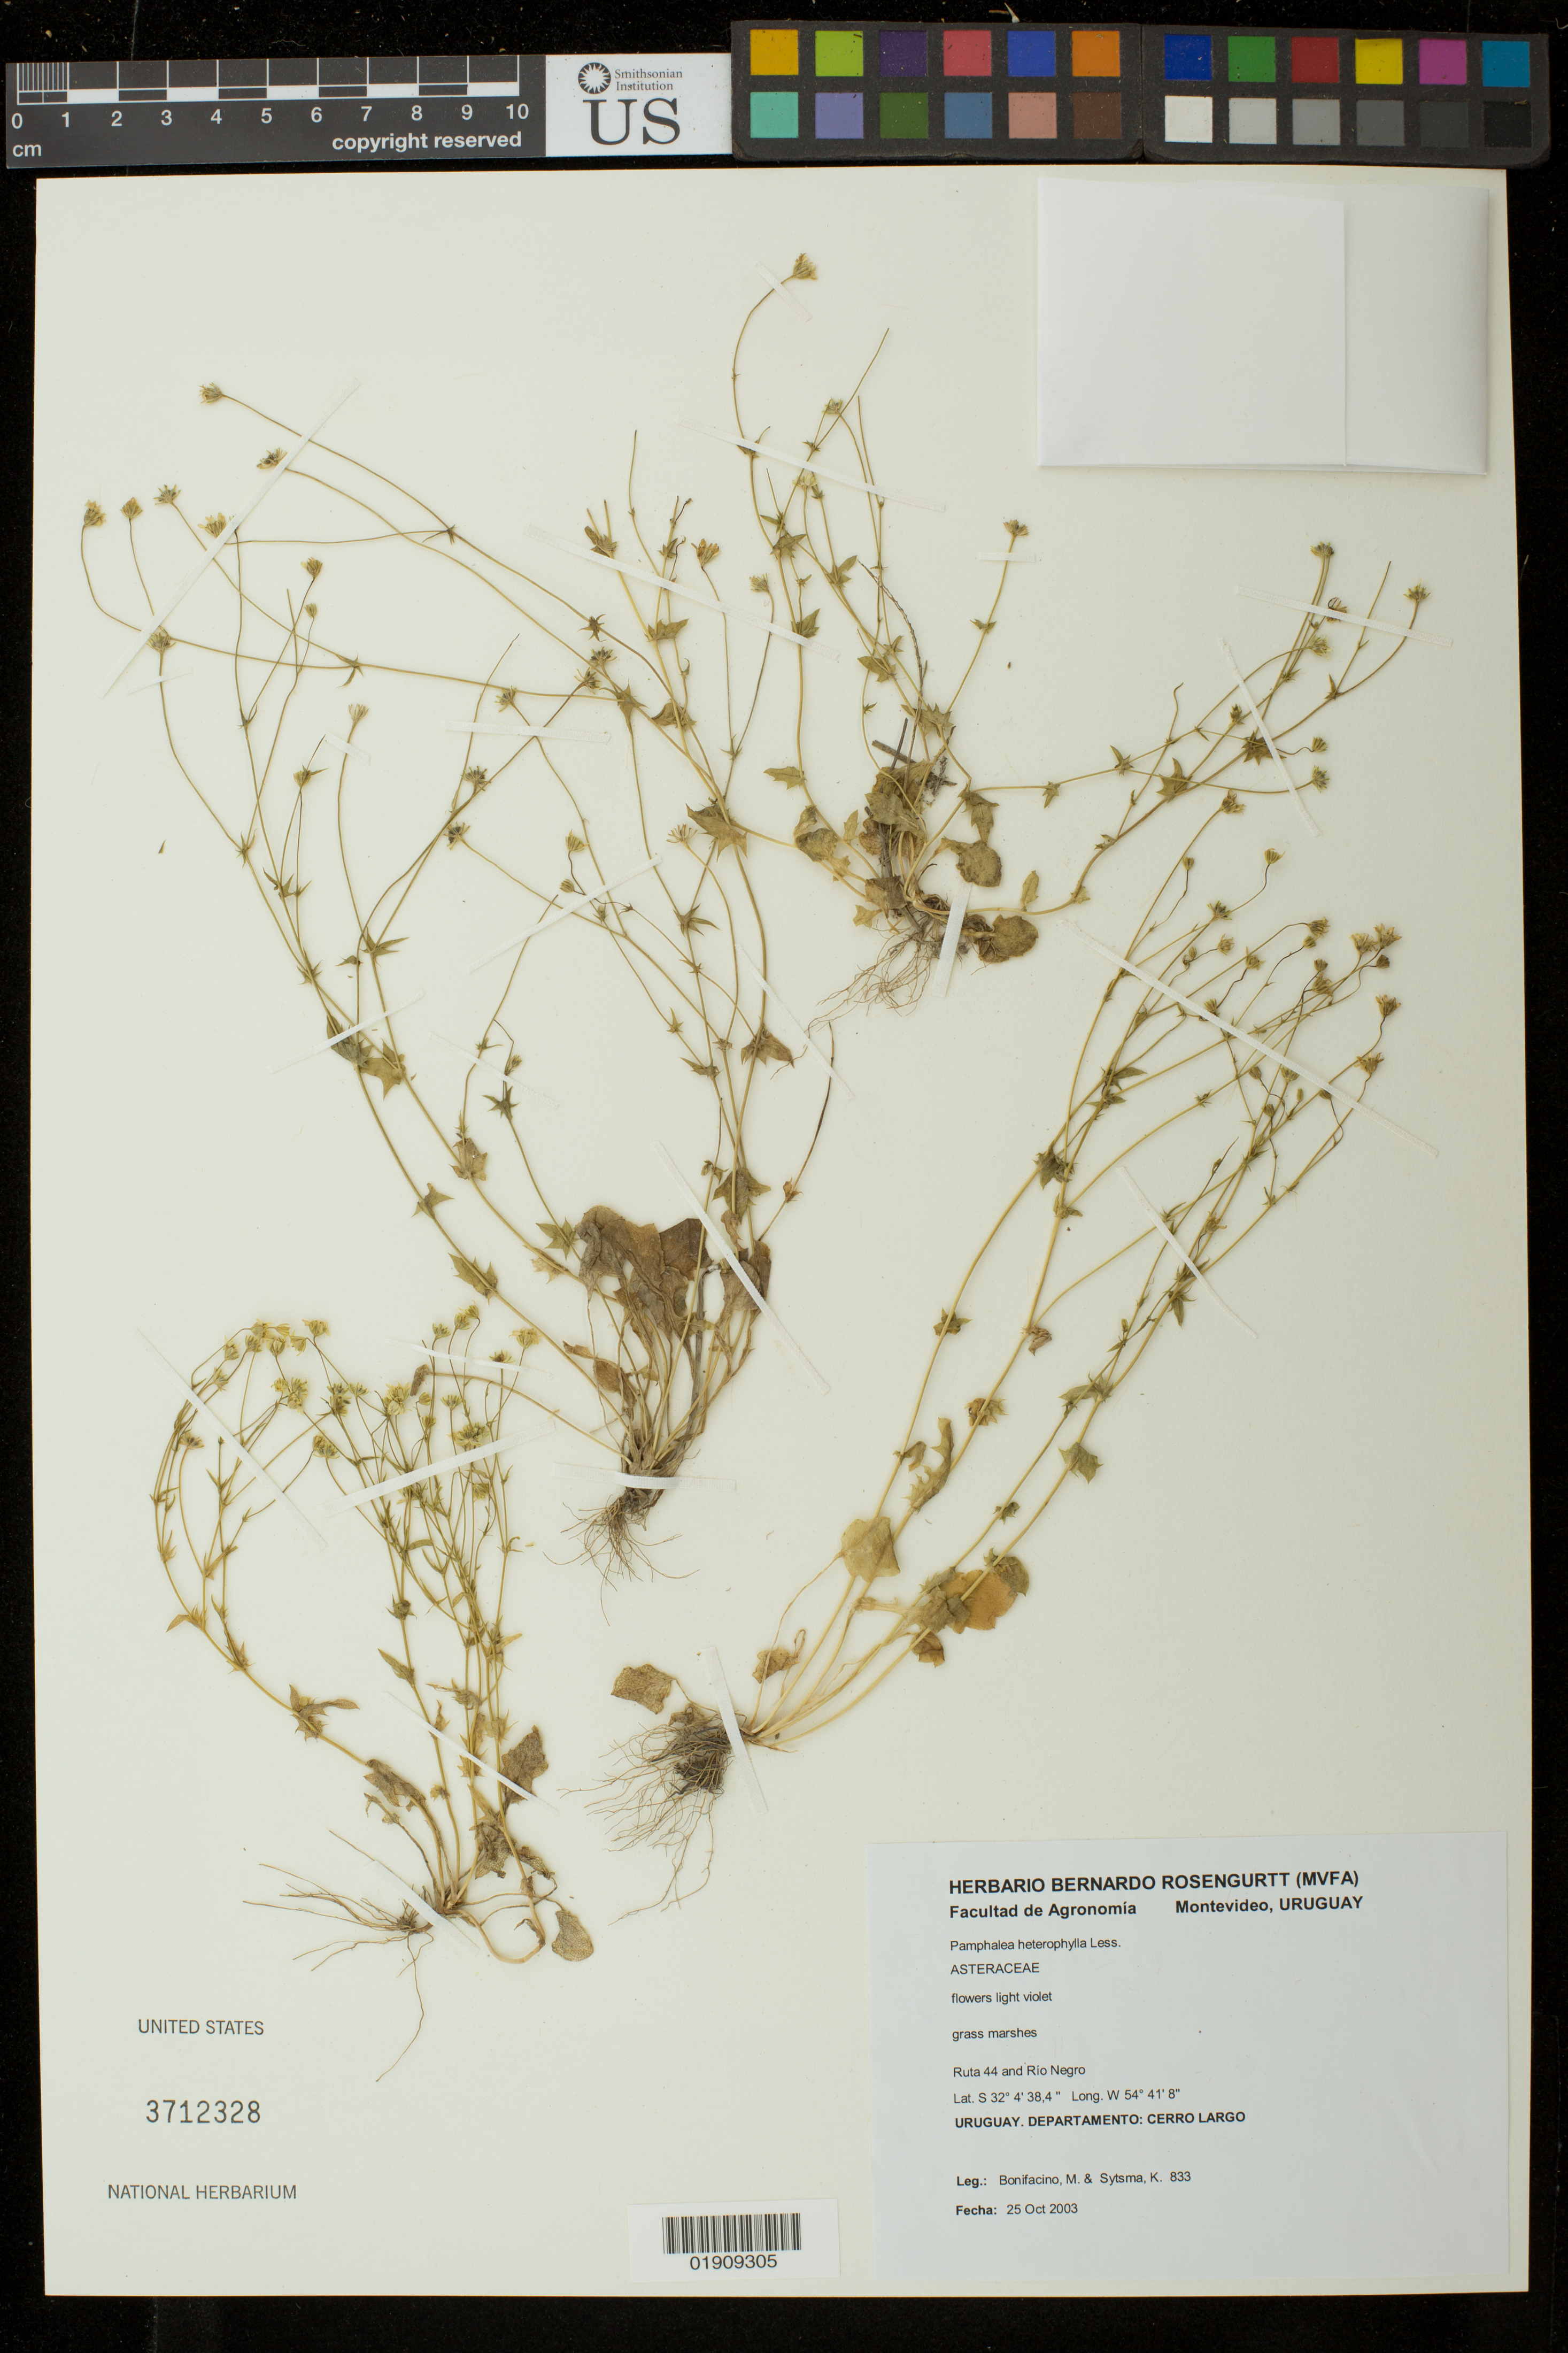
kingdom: Plantae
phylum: Tracheophyta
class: Magnoliopsida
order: Asterales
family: Asteraceae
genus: Panphalea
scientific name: Panphalea heterophylla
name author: Less.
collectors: M. Bonifacino & K. J. Sytsma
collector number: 0833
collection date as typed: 25 Oct 2003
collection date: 2003-10-25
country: Uruguay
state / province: Cerro Largo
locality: Ruta 44 and Rio Negro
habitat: Grass marshes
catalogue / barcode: US 3712328